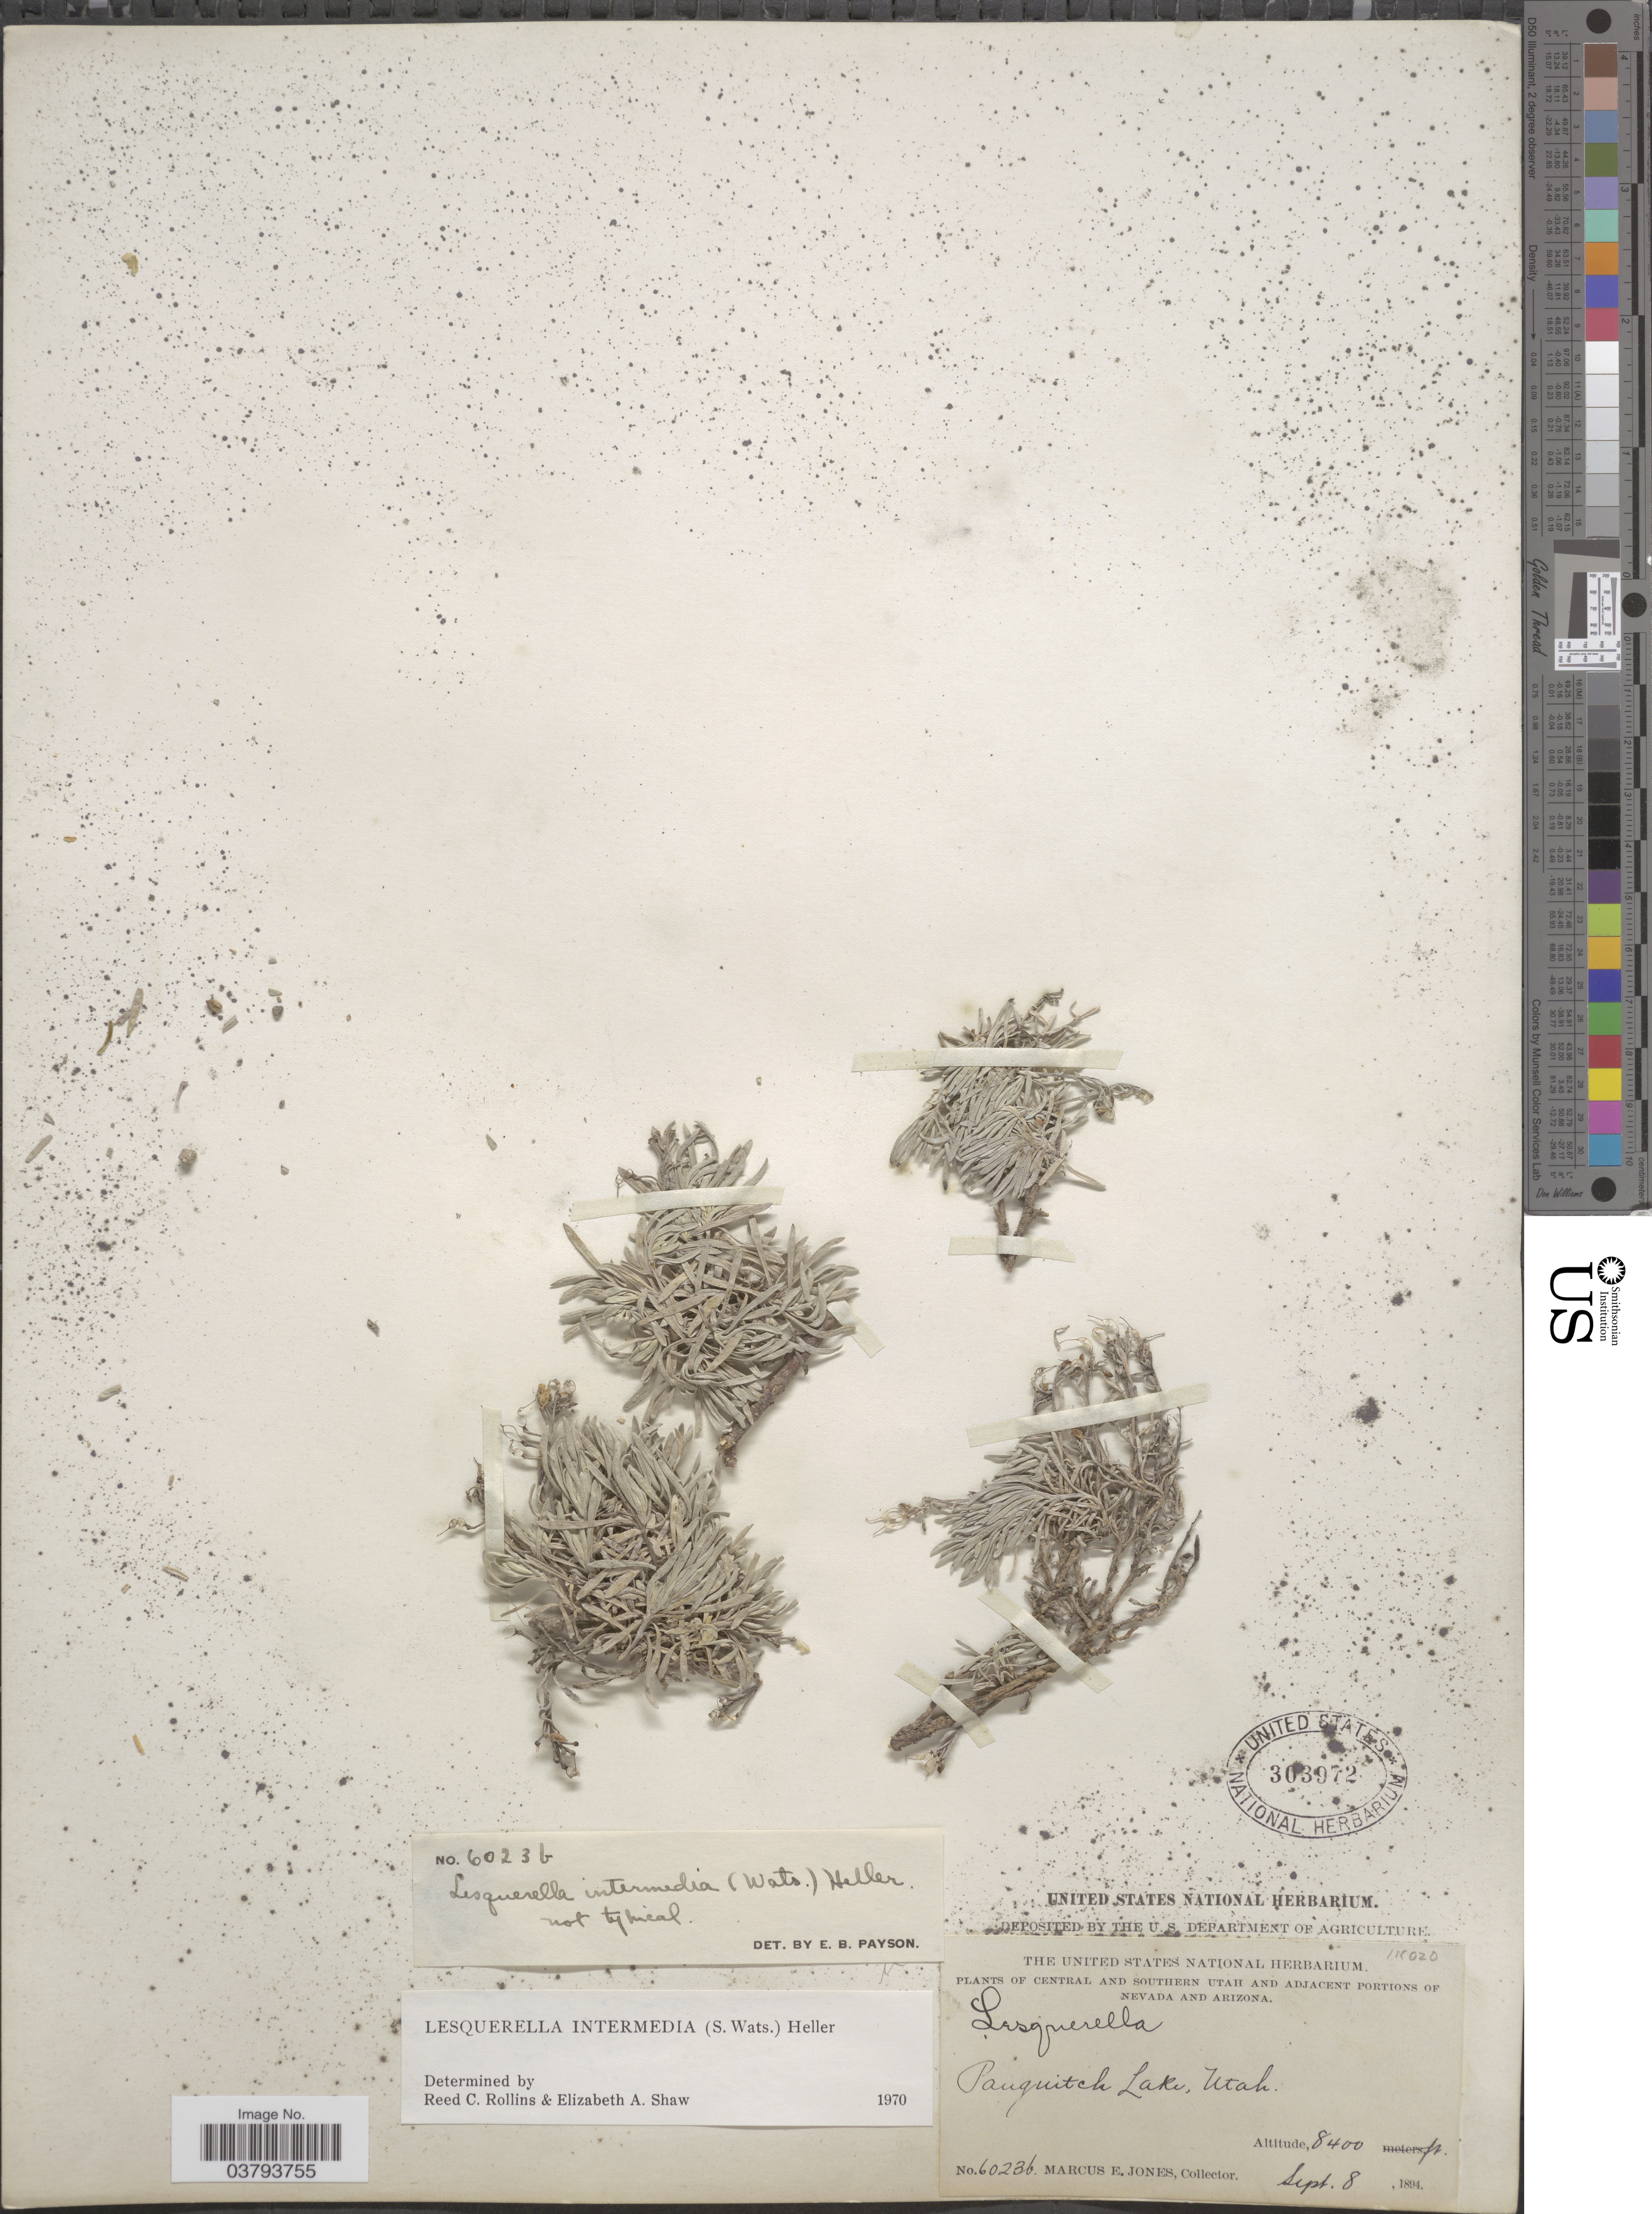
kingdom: Plantae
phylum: Tracheophyta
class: Magnoliopsida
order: Brassicales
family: Brassicaceae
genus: Lesquerella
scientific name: Lesquerella intermedia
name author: (S. Watson) A. Heller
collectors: M. E. Jones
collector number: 60236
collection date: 1894-09-08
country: United States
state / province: Utah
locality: Central and Southern Utah. Panguitch Lake.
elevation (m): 2560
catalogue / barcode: US 303972